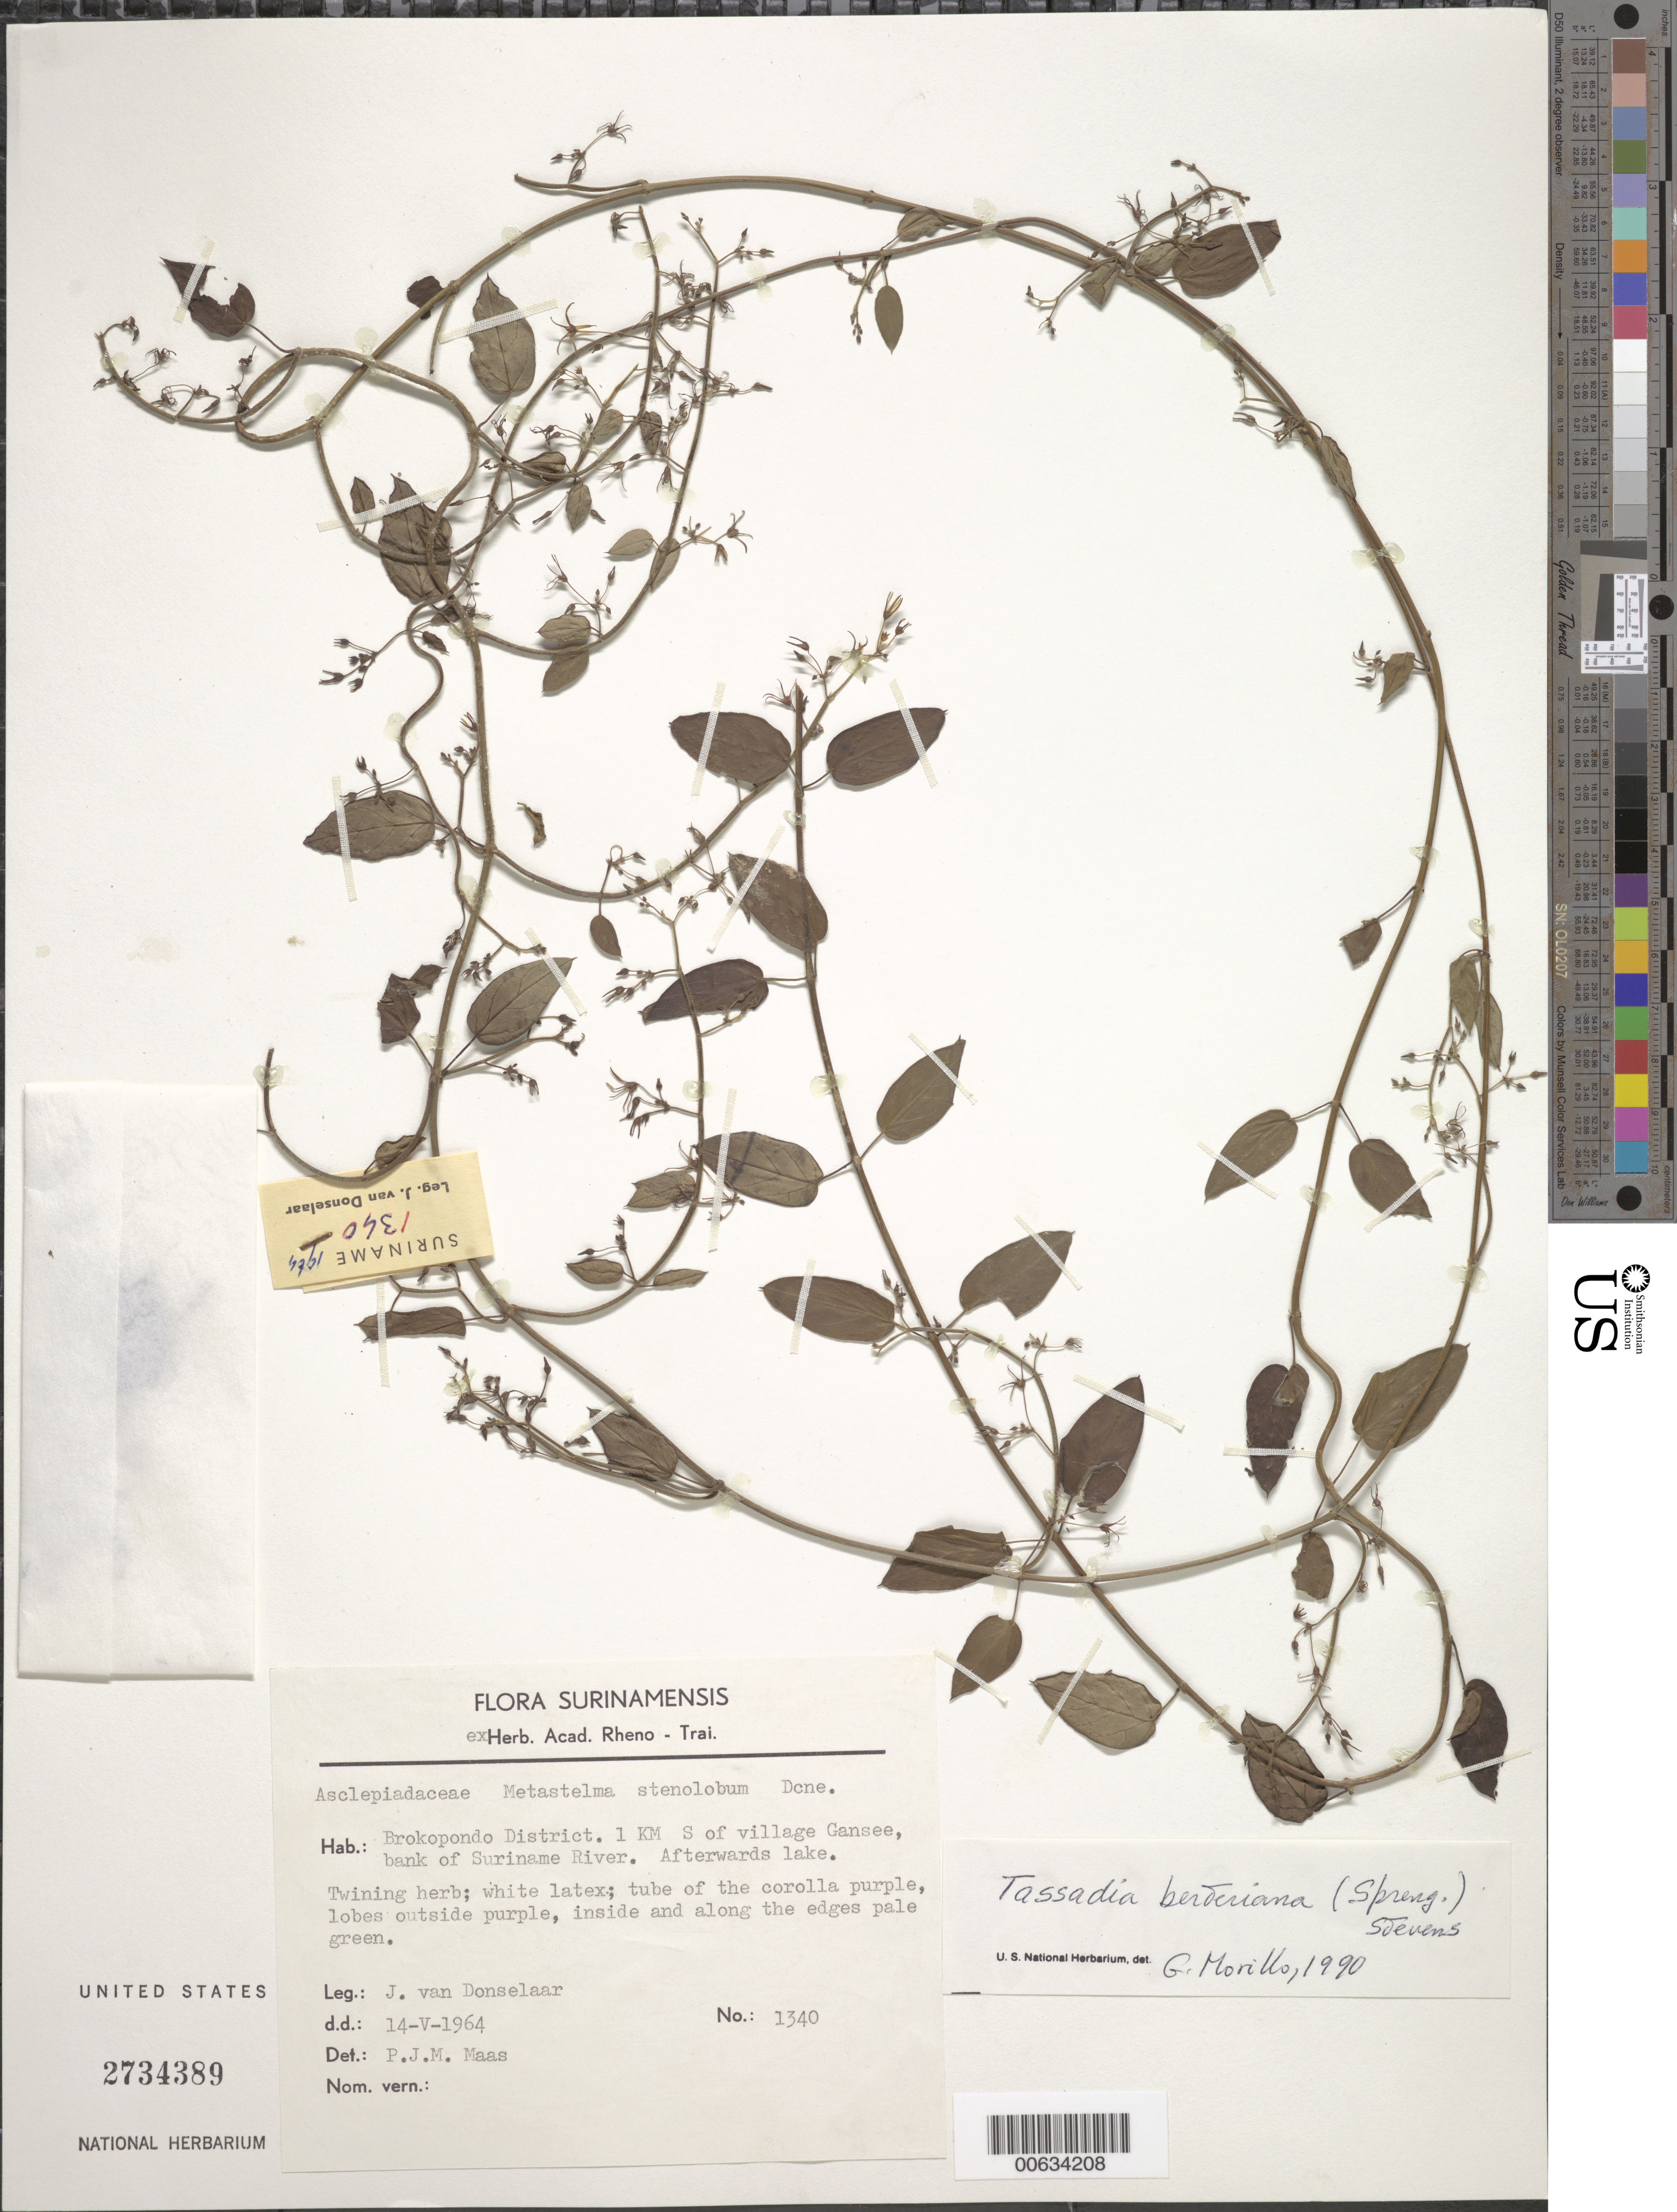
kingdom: Plantae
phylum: Tracheophyta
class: Magnoliopsida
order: Gentianales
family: Apocynaceae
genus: Tassadia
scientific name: Tassadia berteroana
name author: (Spreng.) W.D. Stevens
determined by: Morillo, G. N.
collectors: J. Donselaar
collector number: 1340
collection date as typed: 14-May-64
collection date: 1964-05-14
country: Suriname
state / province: Brokopondo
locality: Gansee, 1 km S of, Suriname R.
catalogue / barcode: US 2734389